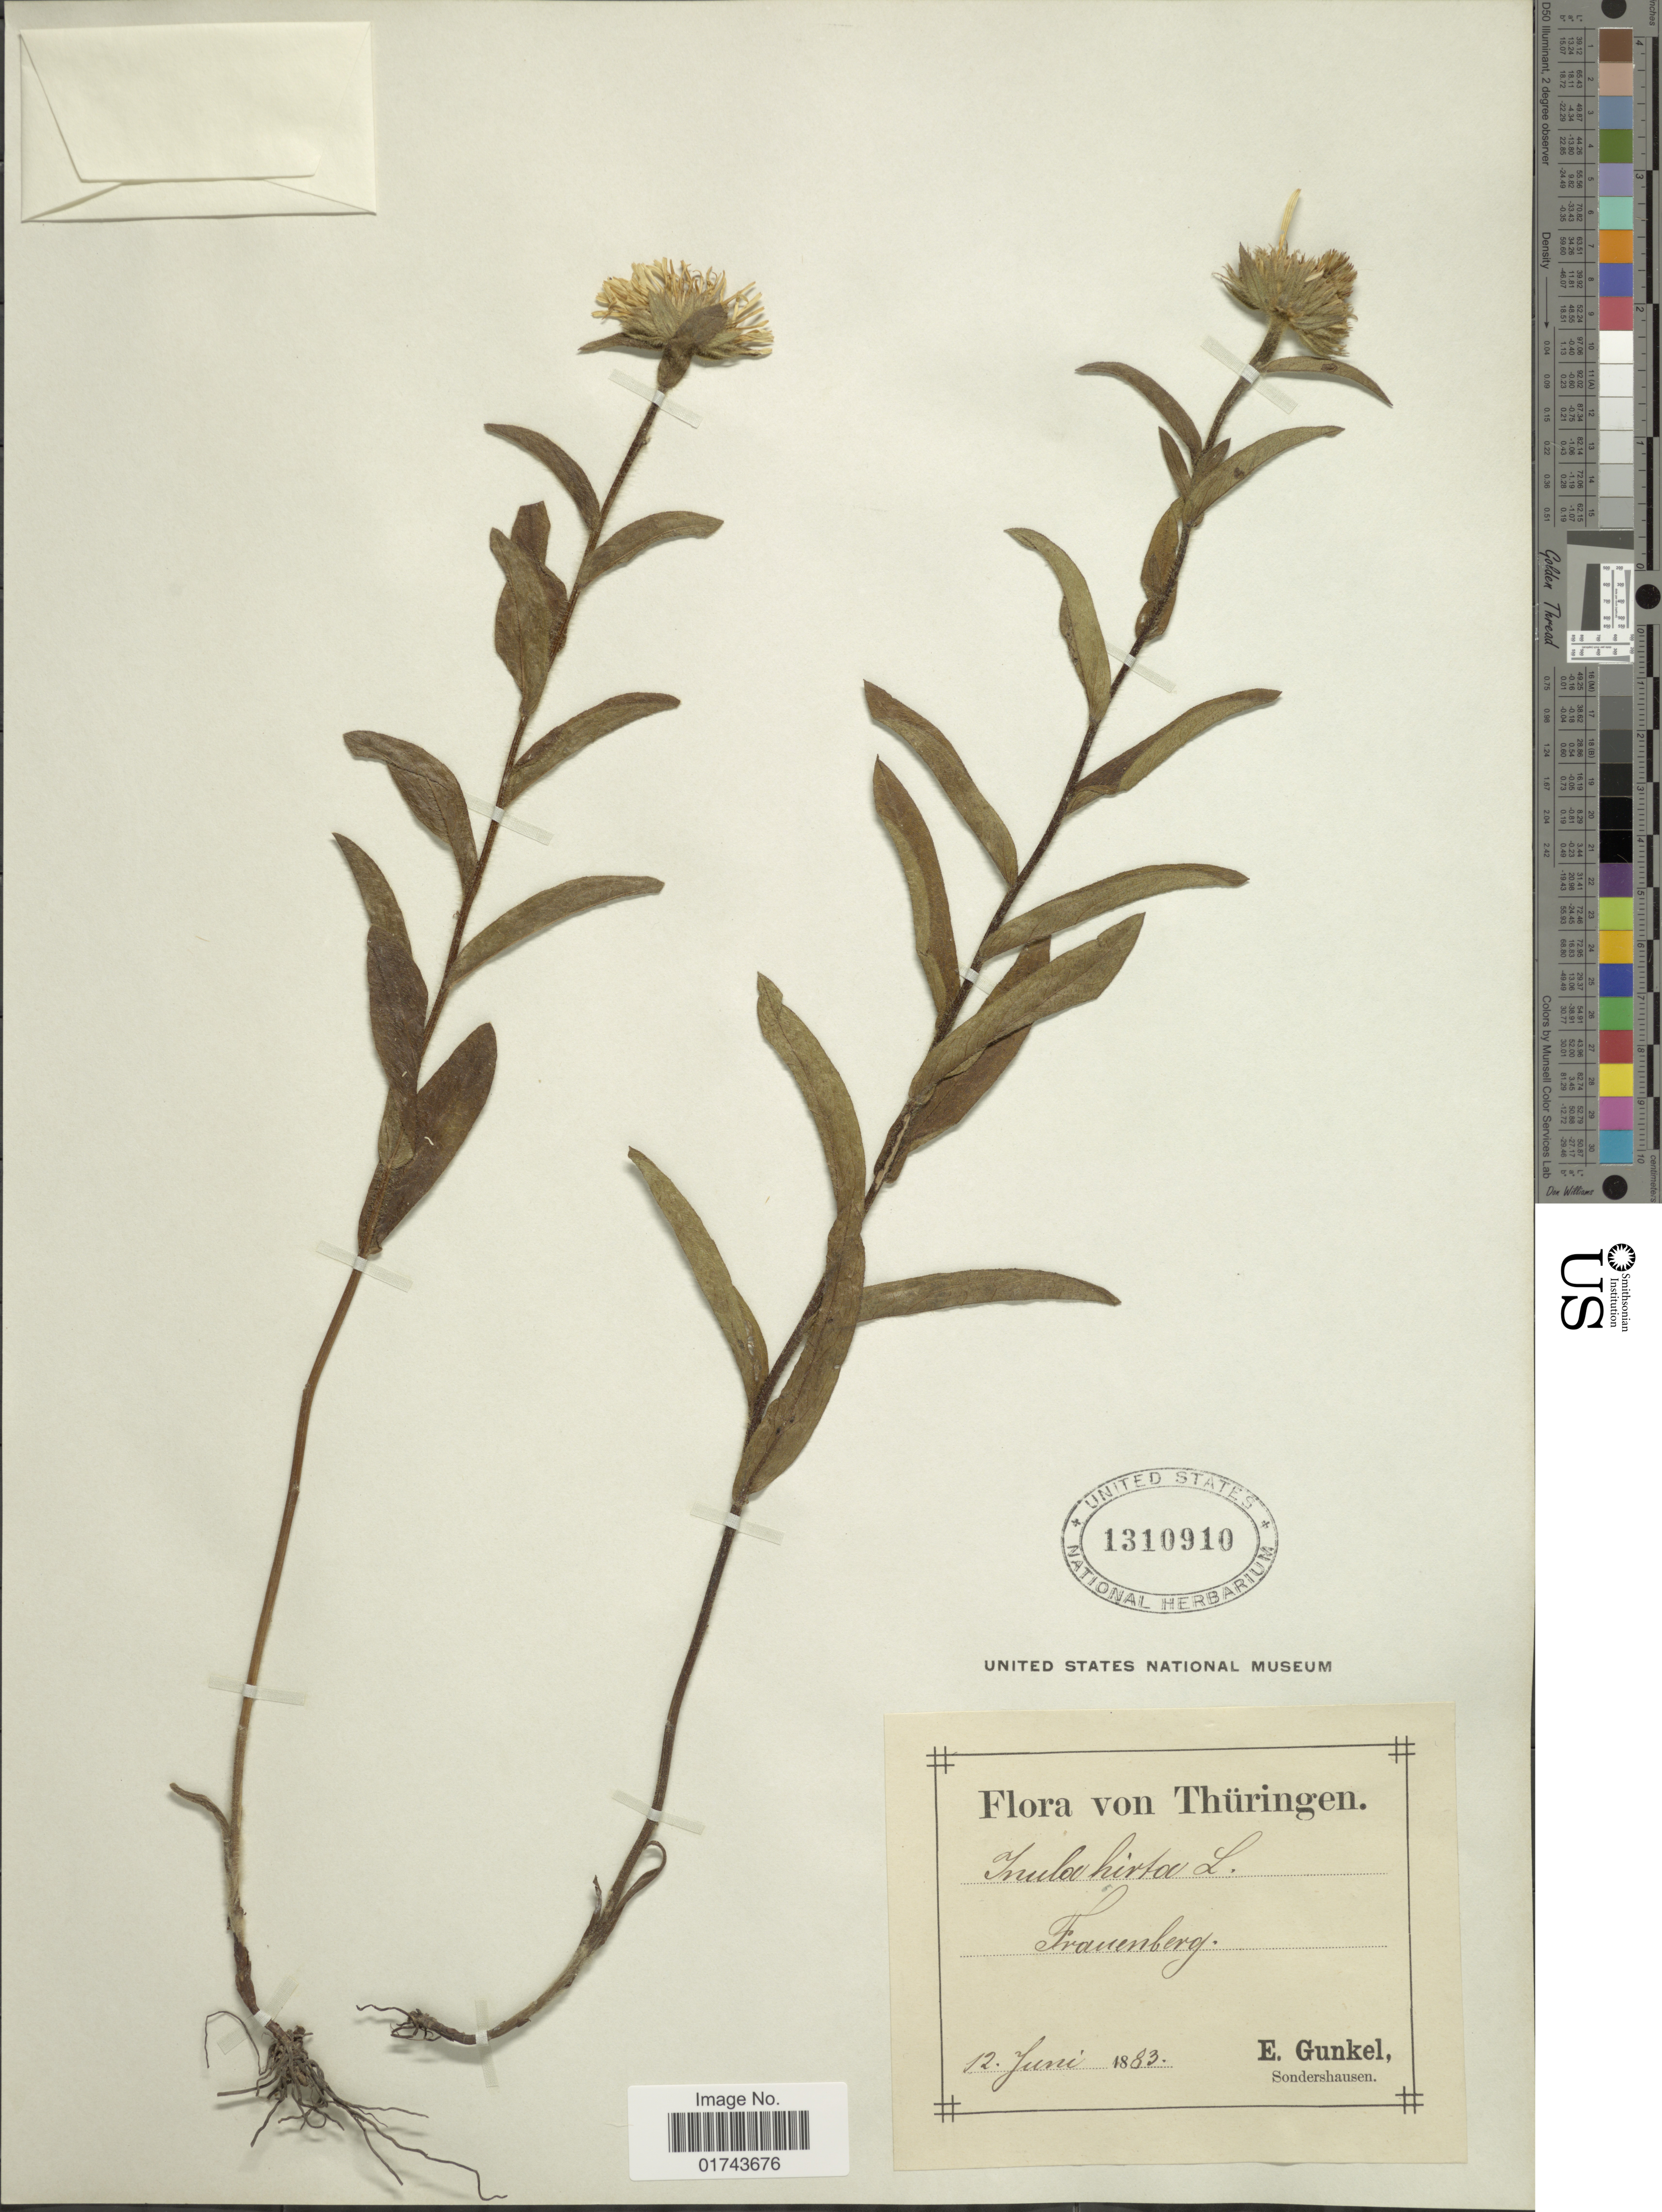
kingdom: Plantae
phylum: Tracheophyta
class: Magnoliopsida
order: Asterales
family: Asteraceae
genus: Inula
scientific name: Inula hirta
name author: L.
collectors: E. Gunkel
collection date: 1883-06-12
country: Germany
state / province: Thuringia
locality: Franenberg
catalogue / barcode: US 1310910